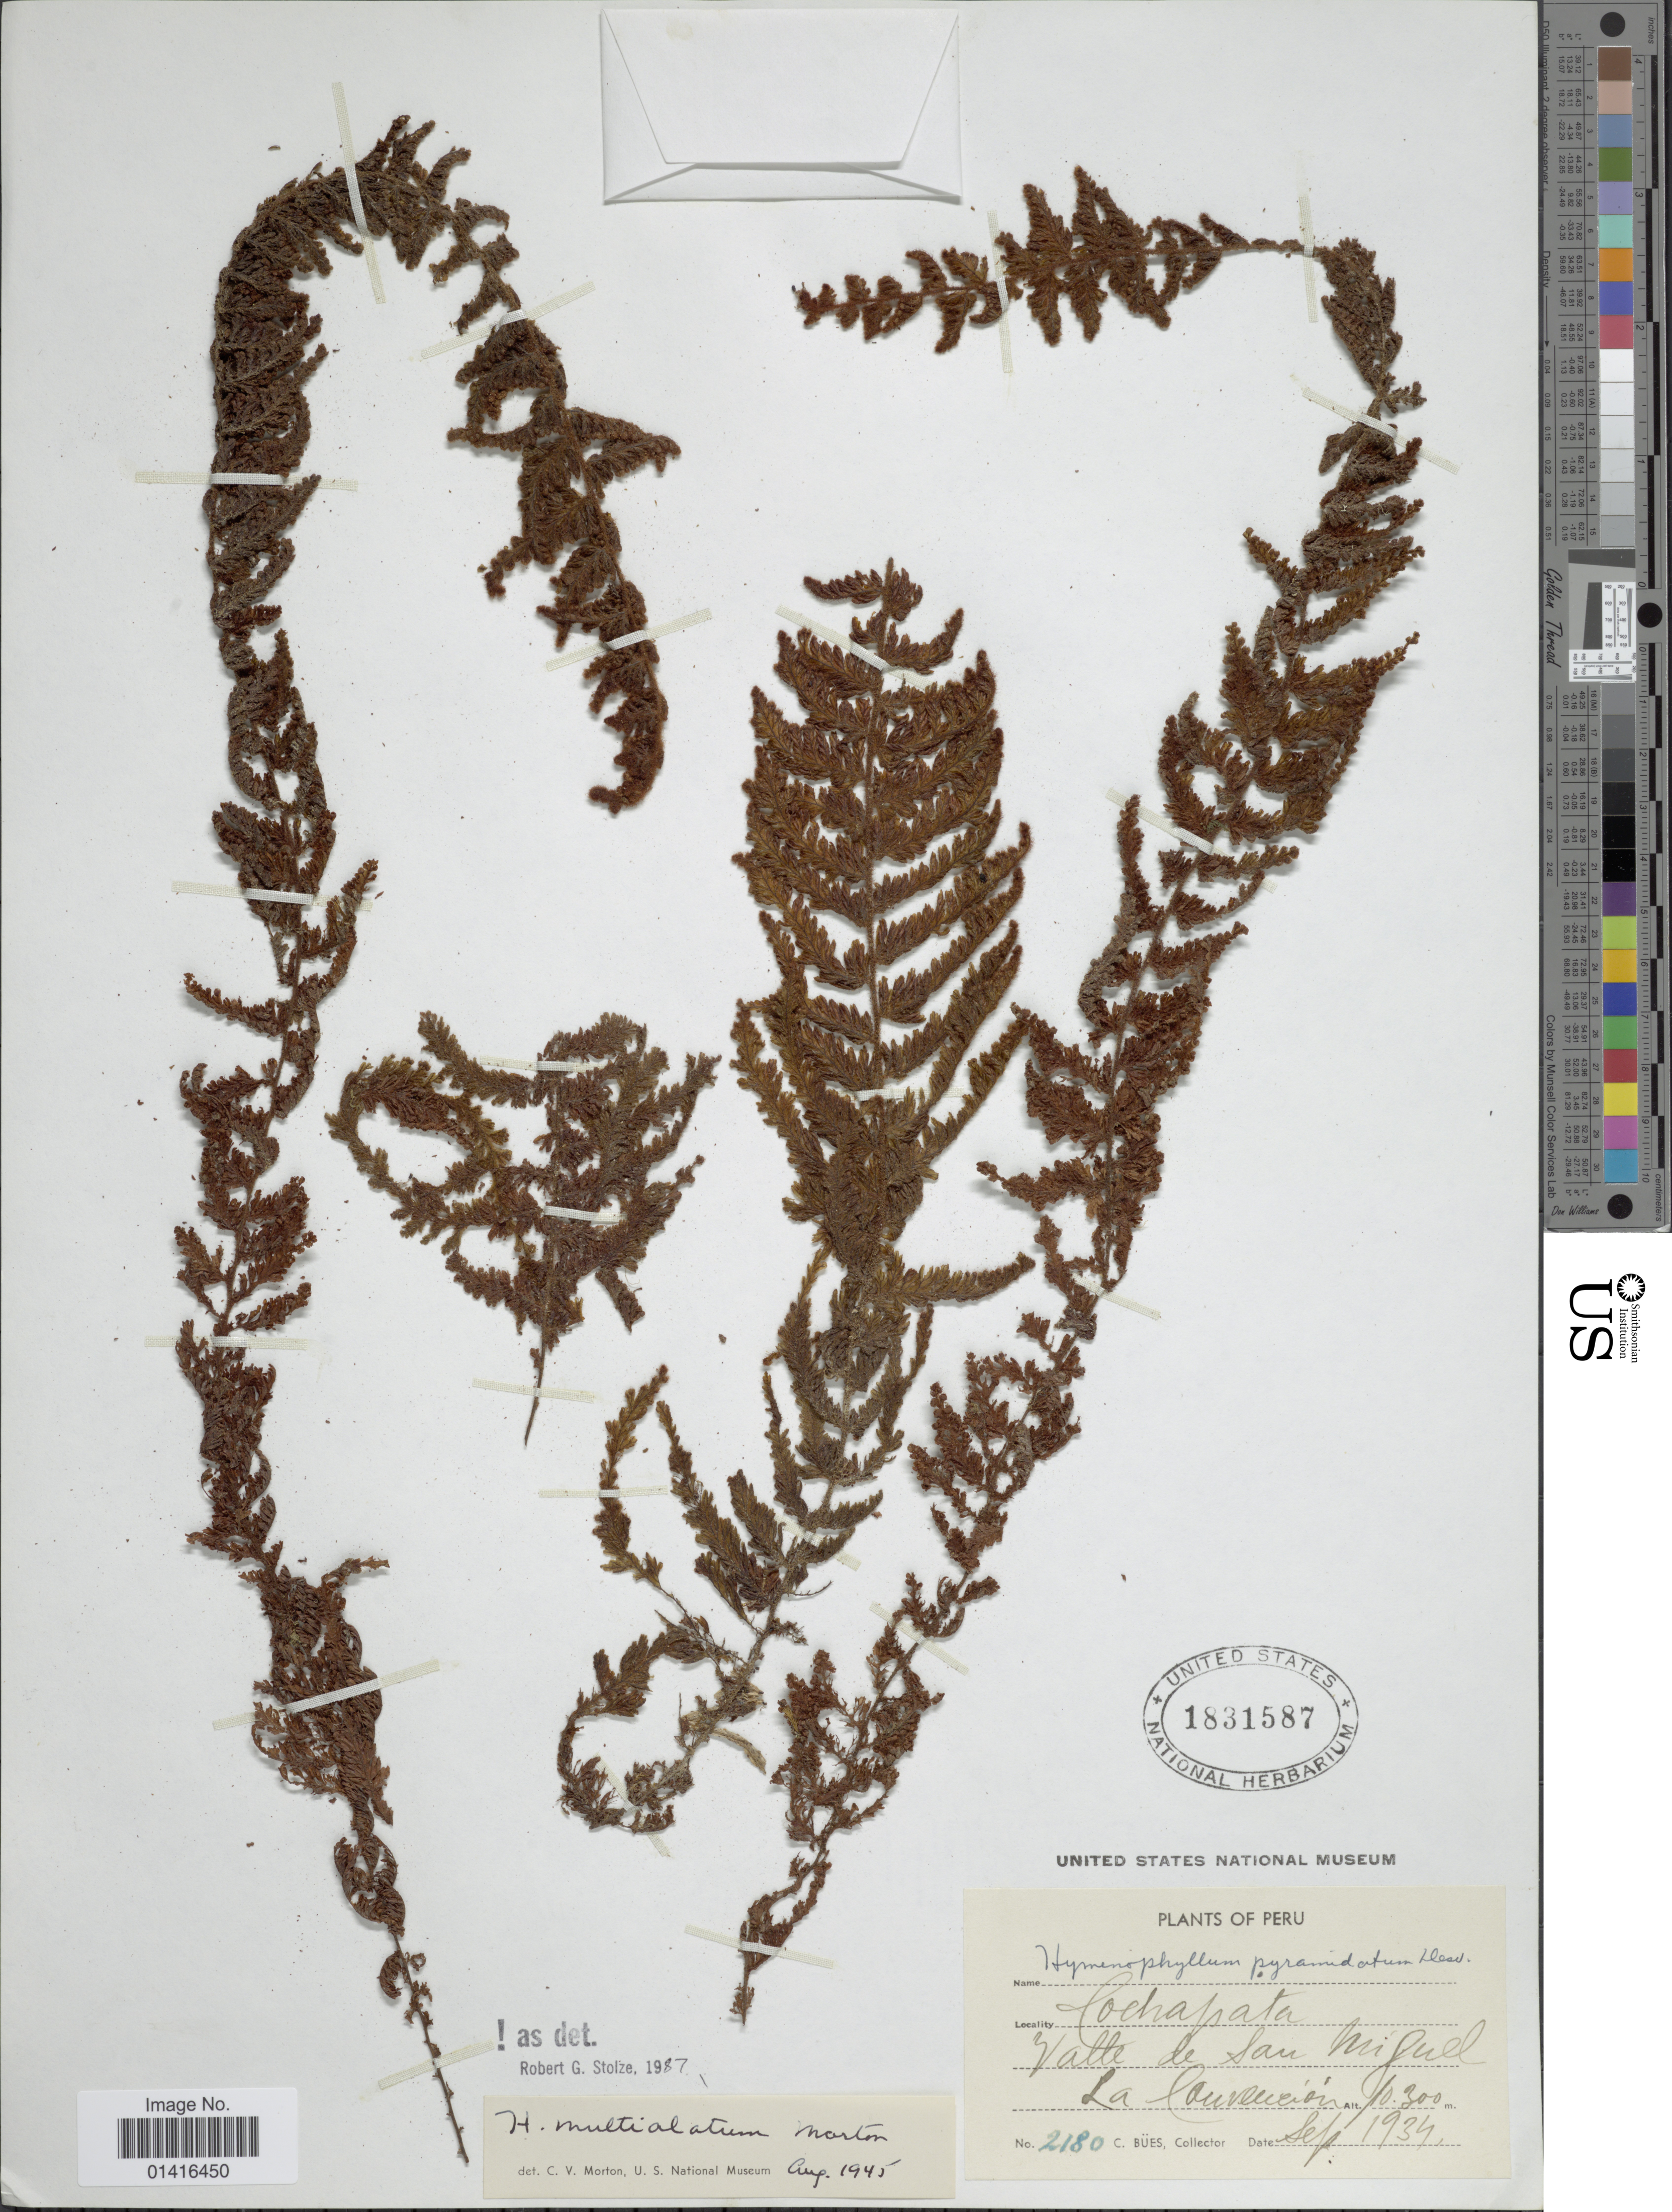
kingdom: Plantae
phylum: Tracheophyta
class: Polypodiopsida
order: Hymenophyllales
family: Hymenophyllaceae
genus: Hymenophyllum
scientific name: Hymenophyllum multialatum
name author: C.V. Morton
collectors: C. Bues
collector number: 2180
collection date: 1934-09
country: Peru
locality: Cochapata. Valle de San Miguel, La Convención.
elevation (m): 10300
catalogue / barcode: US 1831587